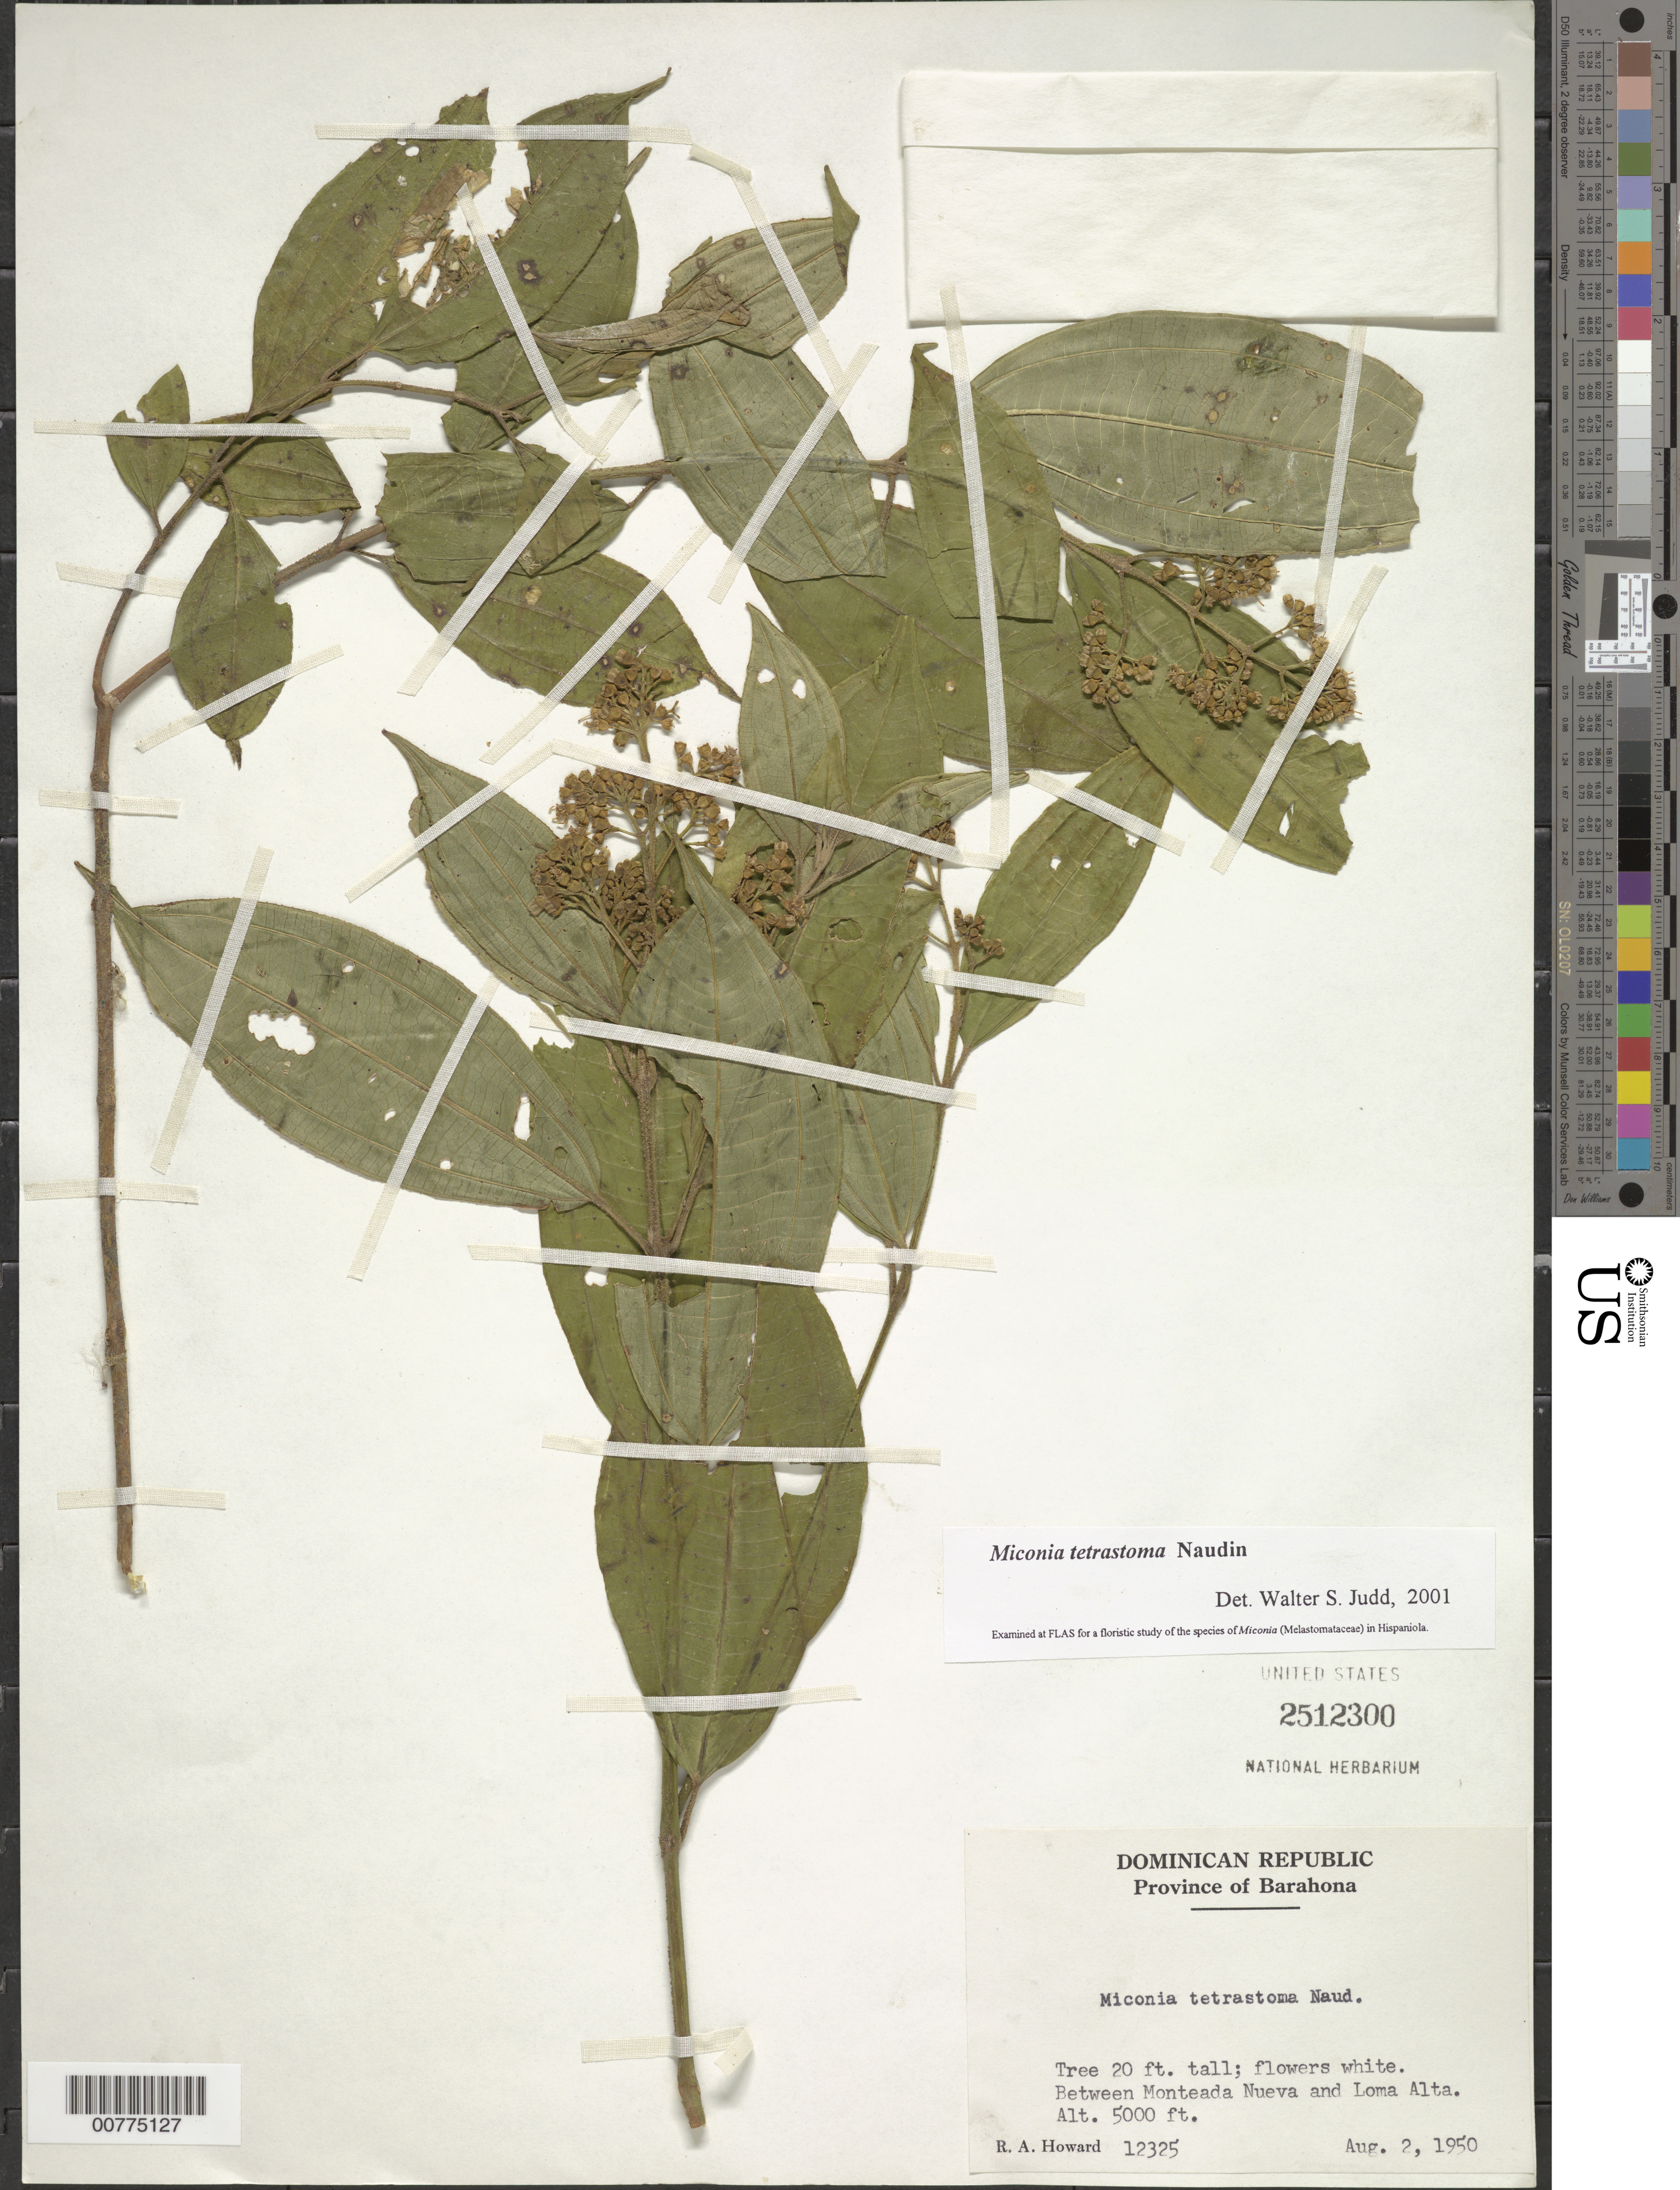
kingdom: Plantae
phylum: Tracheophyta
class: Magnoliopsida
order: Myrtales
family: Melastomataceae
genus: Miconia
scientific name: Miconia tetrastoma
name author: Naudin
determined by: Judd, Walter S.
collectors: R. A. Howard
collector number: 12325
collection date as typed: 02 Aug 1950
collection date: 1950-08-02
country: Dominican Republic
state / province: Barahona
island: Hispaniola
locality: Between Monteada Nueva and Loma Alta.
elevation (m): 1524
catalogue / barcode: US 2512300